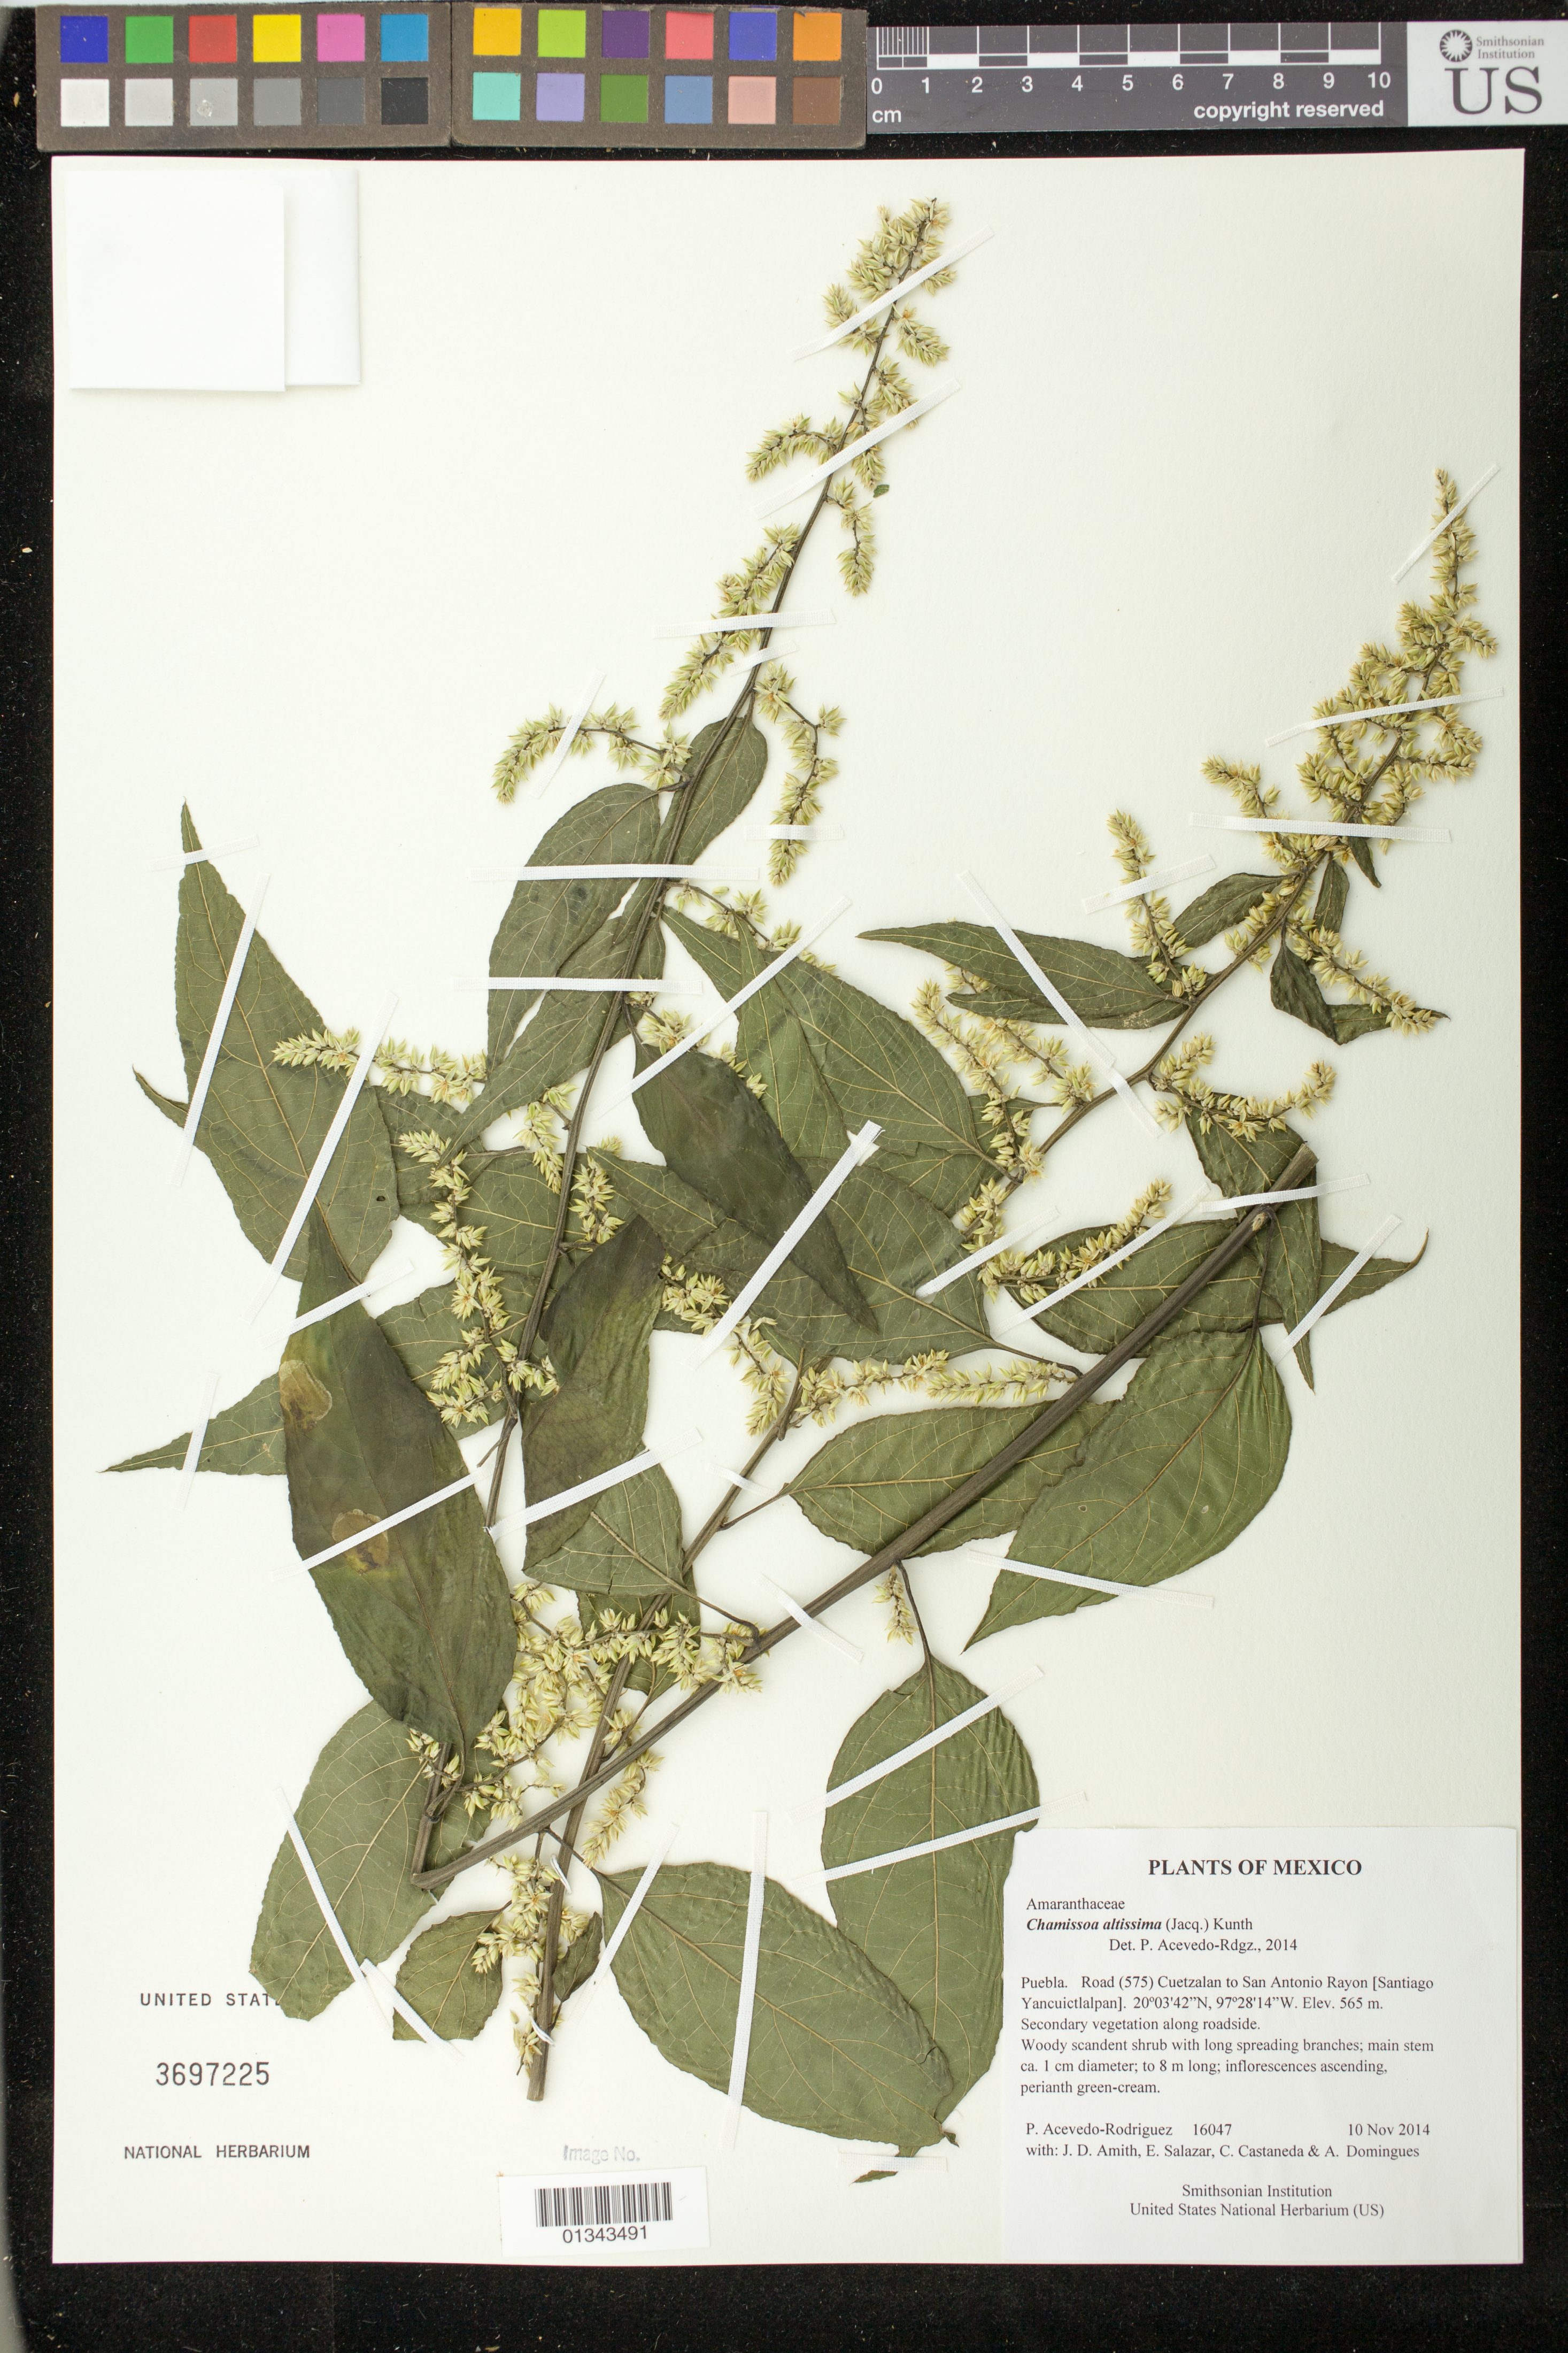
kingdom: Plantae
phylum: Tracheophyta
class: Magnoliopsida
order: Caryophyllales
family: Amaranthaceae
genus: Chamissoa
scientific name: Chamissoa altissima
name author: (Jacq.) Kunth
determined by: Acevedo-Rodríguez, P., (BOT), Smithsonian Institution - National Museum of Natural History (UNITED STATES)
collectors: P. Acevedo-Rodr., J. D. Amith, E. Salazar, C. Castaneda & A. Domingues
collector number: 16047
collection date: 2014-11-10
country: Mexico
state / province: Puebla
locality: Road (575) Cuetzalan to San Antonio Rayon [Santiago Yancuictlalpan]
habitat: Secondary vegetation along roadside.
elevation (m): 565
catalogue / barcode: US 3697225